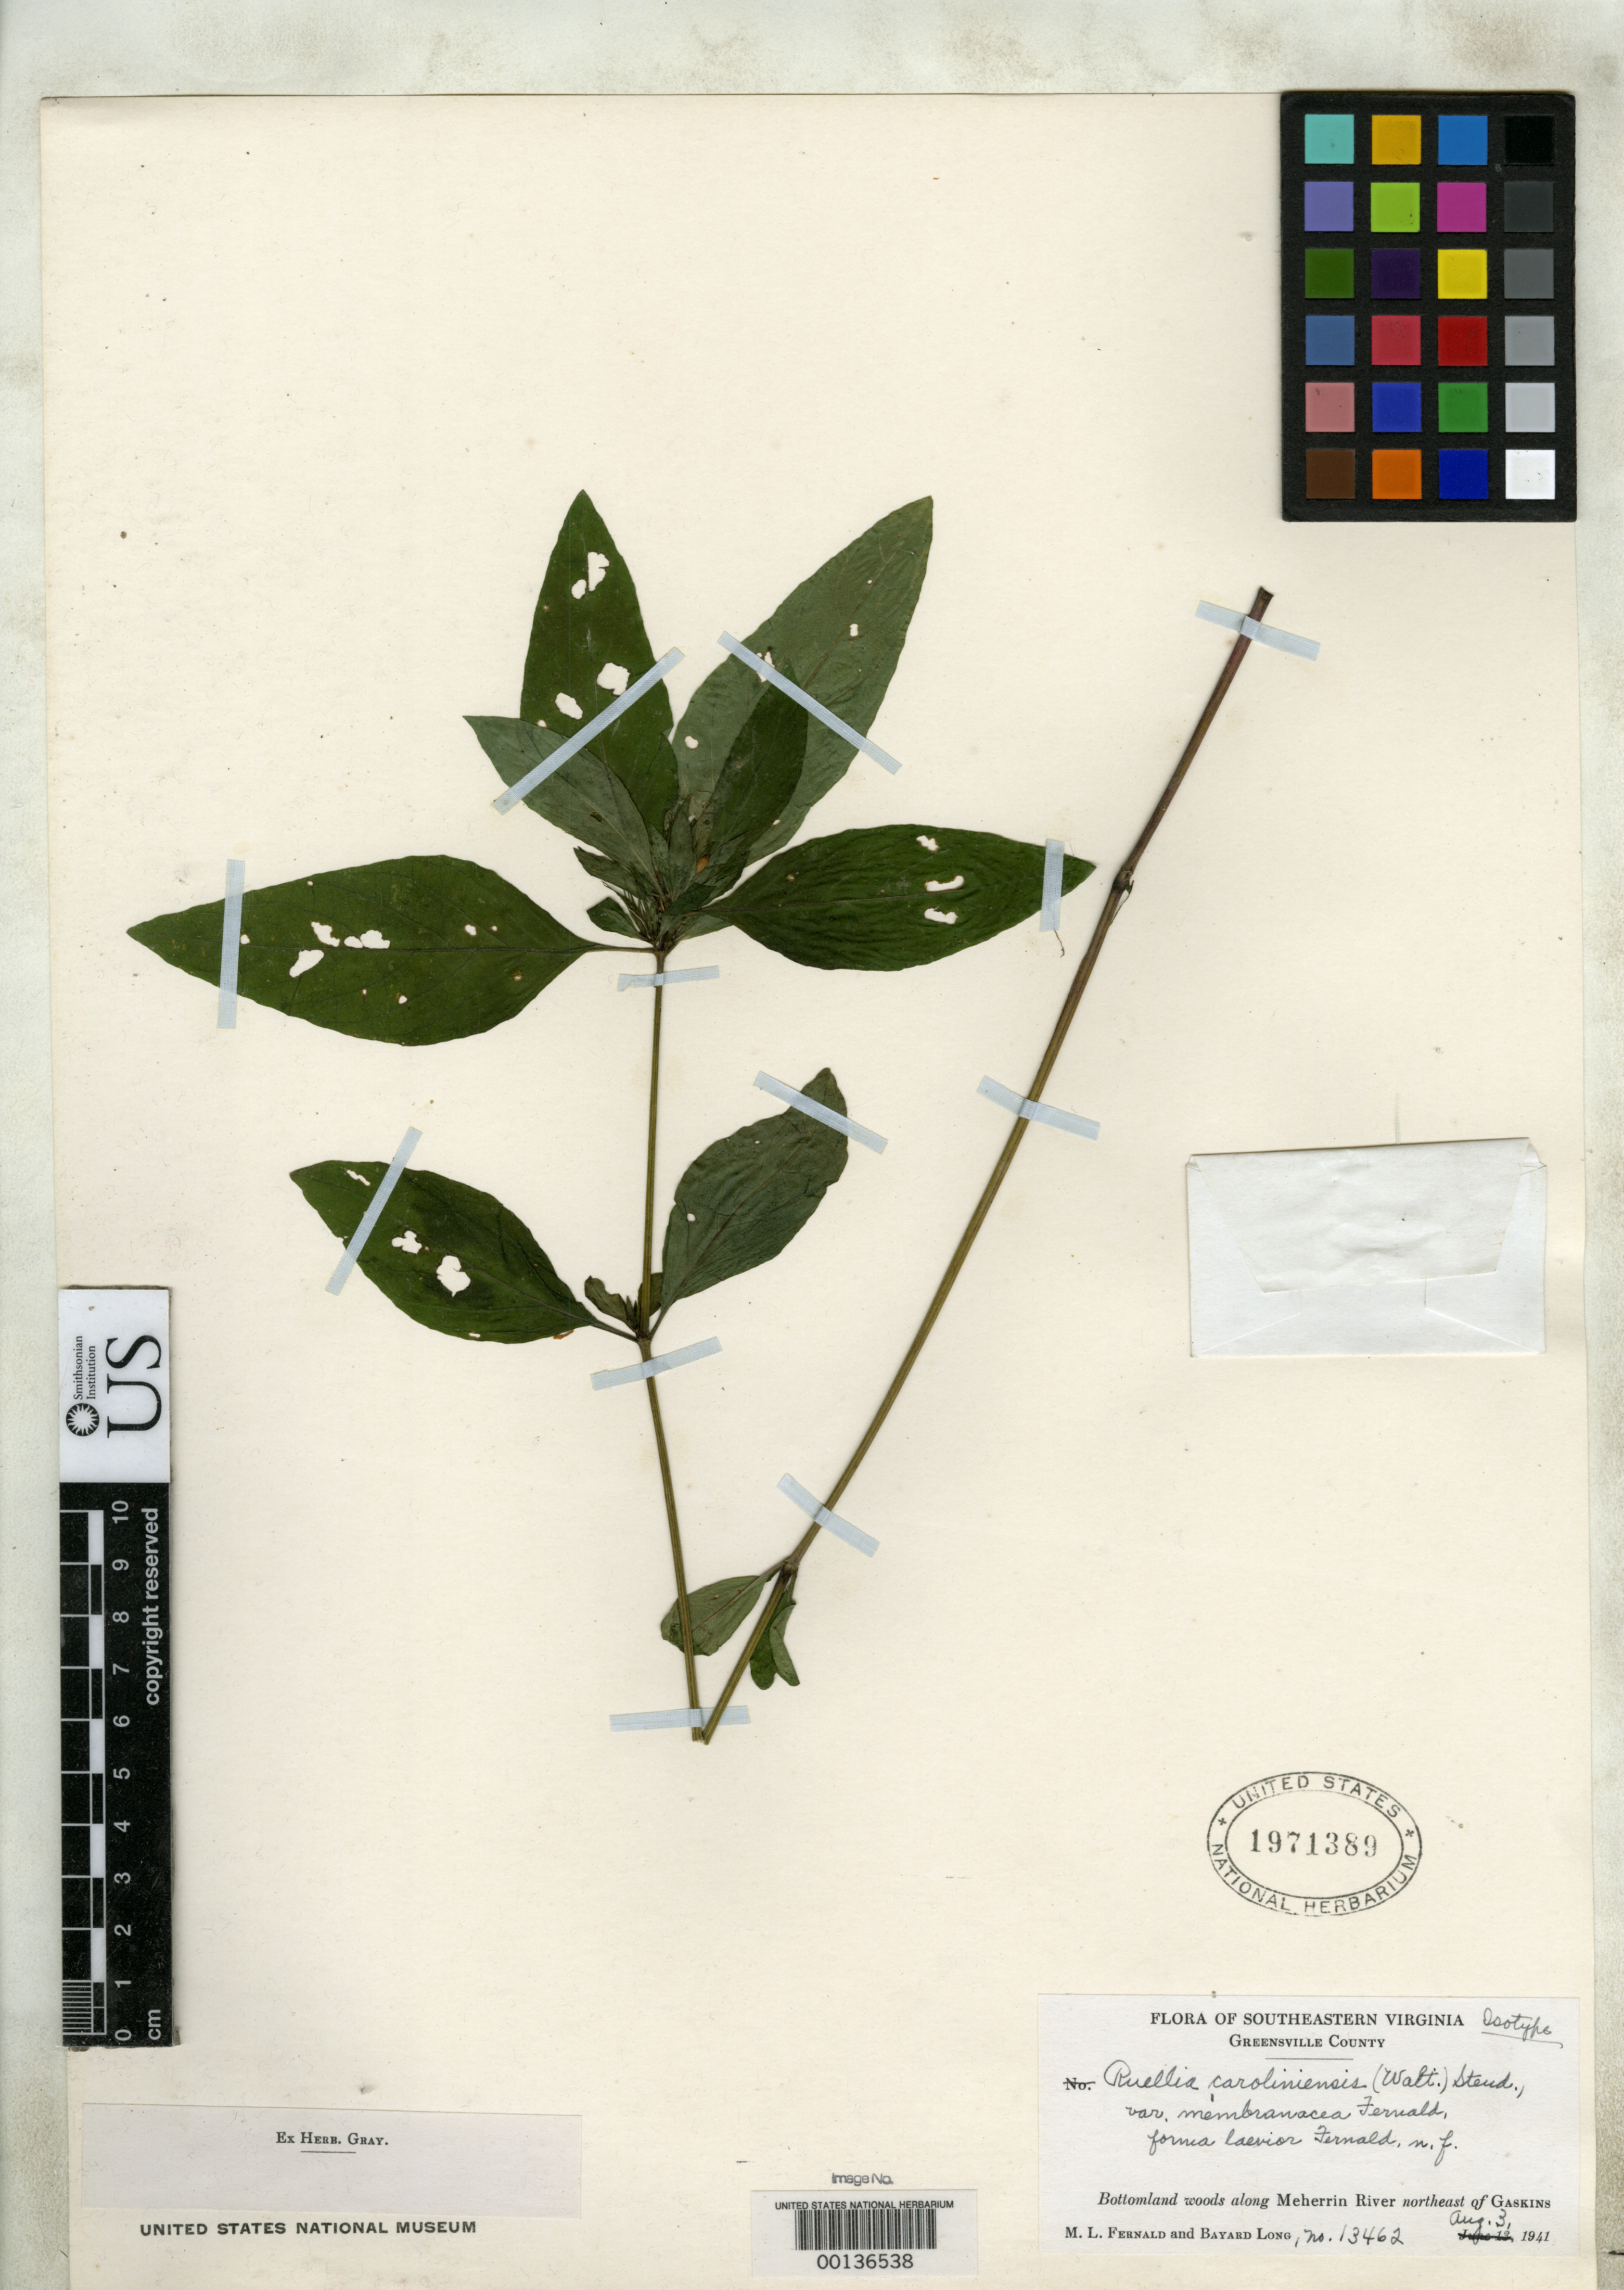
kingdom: Plantae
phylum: Tracheophyta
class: Magnoliopsida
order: Lamiales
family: Acanthaceae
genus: Ruellia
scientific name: Ruellia caroliniensis f. laevior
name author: Fernald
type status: Isotype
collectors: M. L. Fernald & B. H. Long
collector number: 13462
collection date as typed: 03 Aug 1941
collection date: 1941-08-03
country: United States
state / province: Virginia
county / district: Greensville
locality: Meherrin River SE of Gaskins.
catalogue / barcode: US 1971389